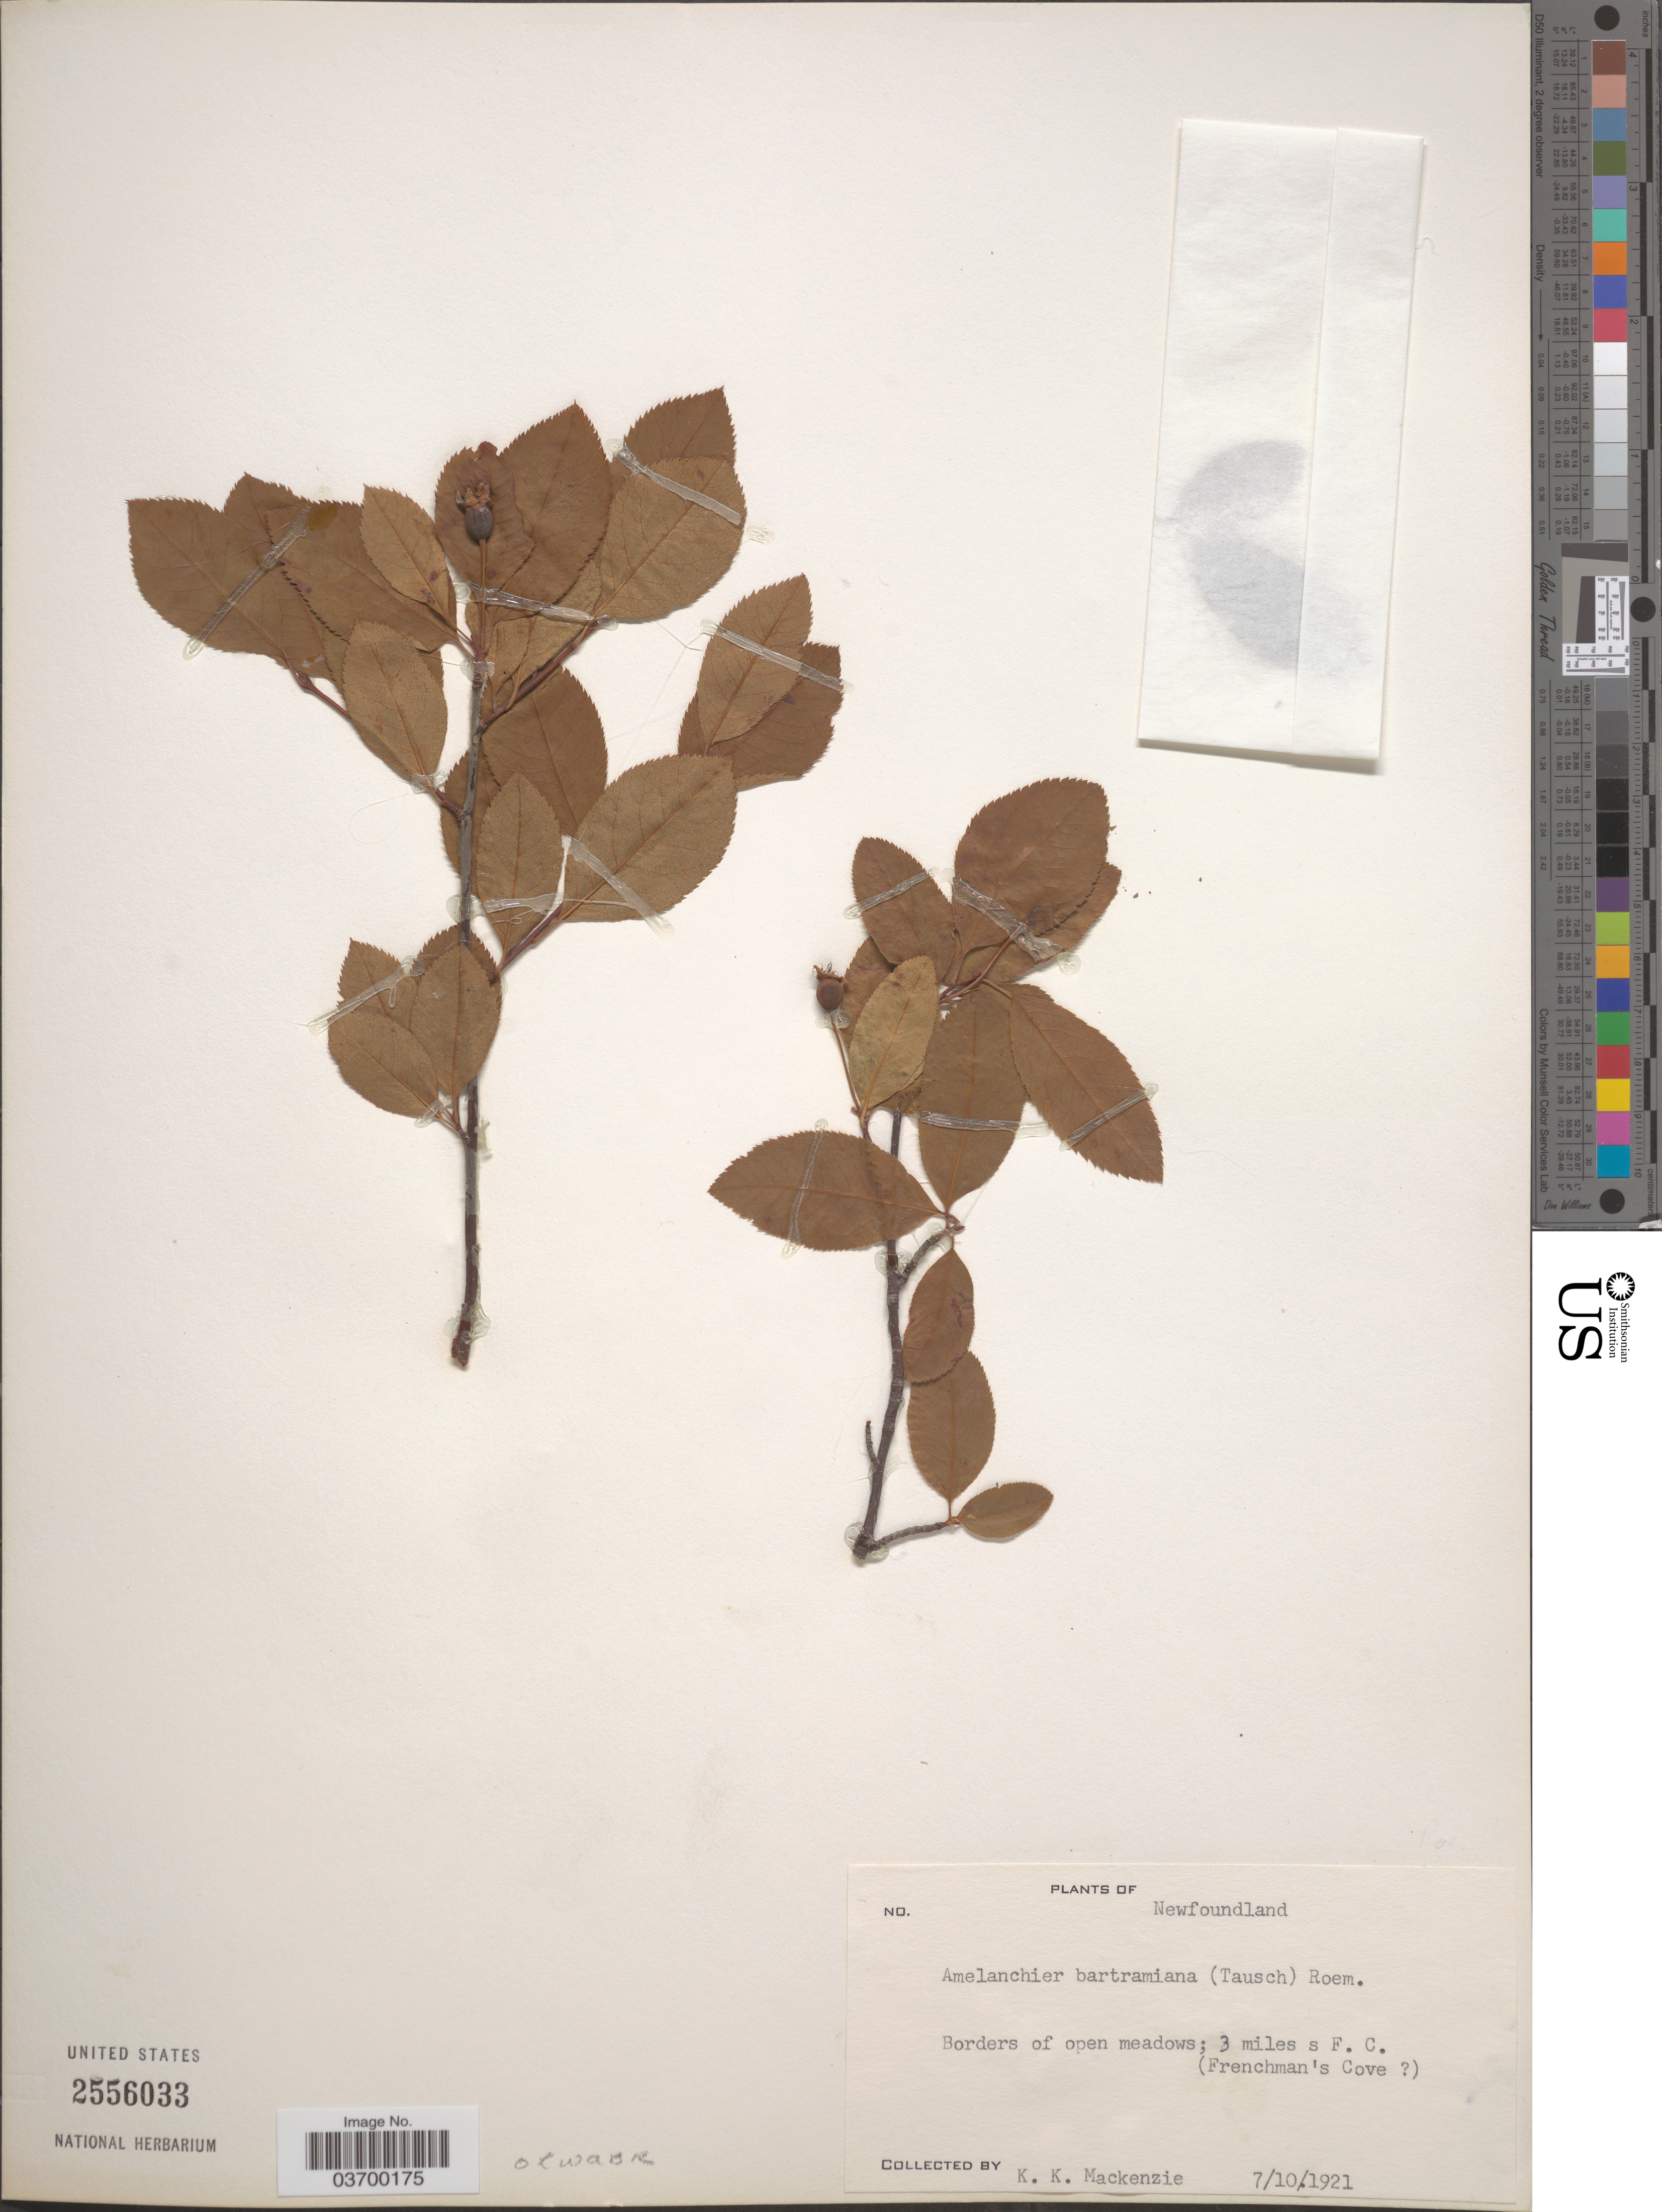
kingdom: Plantae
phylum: Tracheophyta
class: Magnoliopsida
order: Rosales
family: Rosaceae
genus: Amelanchier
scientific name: Amelanchier bartramiana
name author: (Tausch) M. Roem.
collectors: K. K. Mackenzie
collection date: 1921-07-10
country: Canada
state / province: Newfoundland and Labrador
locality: Borders of open meadows; 3 miles s F. C. (Frenchman's Cove [unsure placement]).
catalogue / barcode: US 2556033